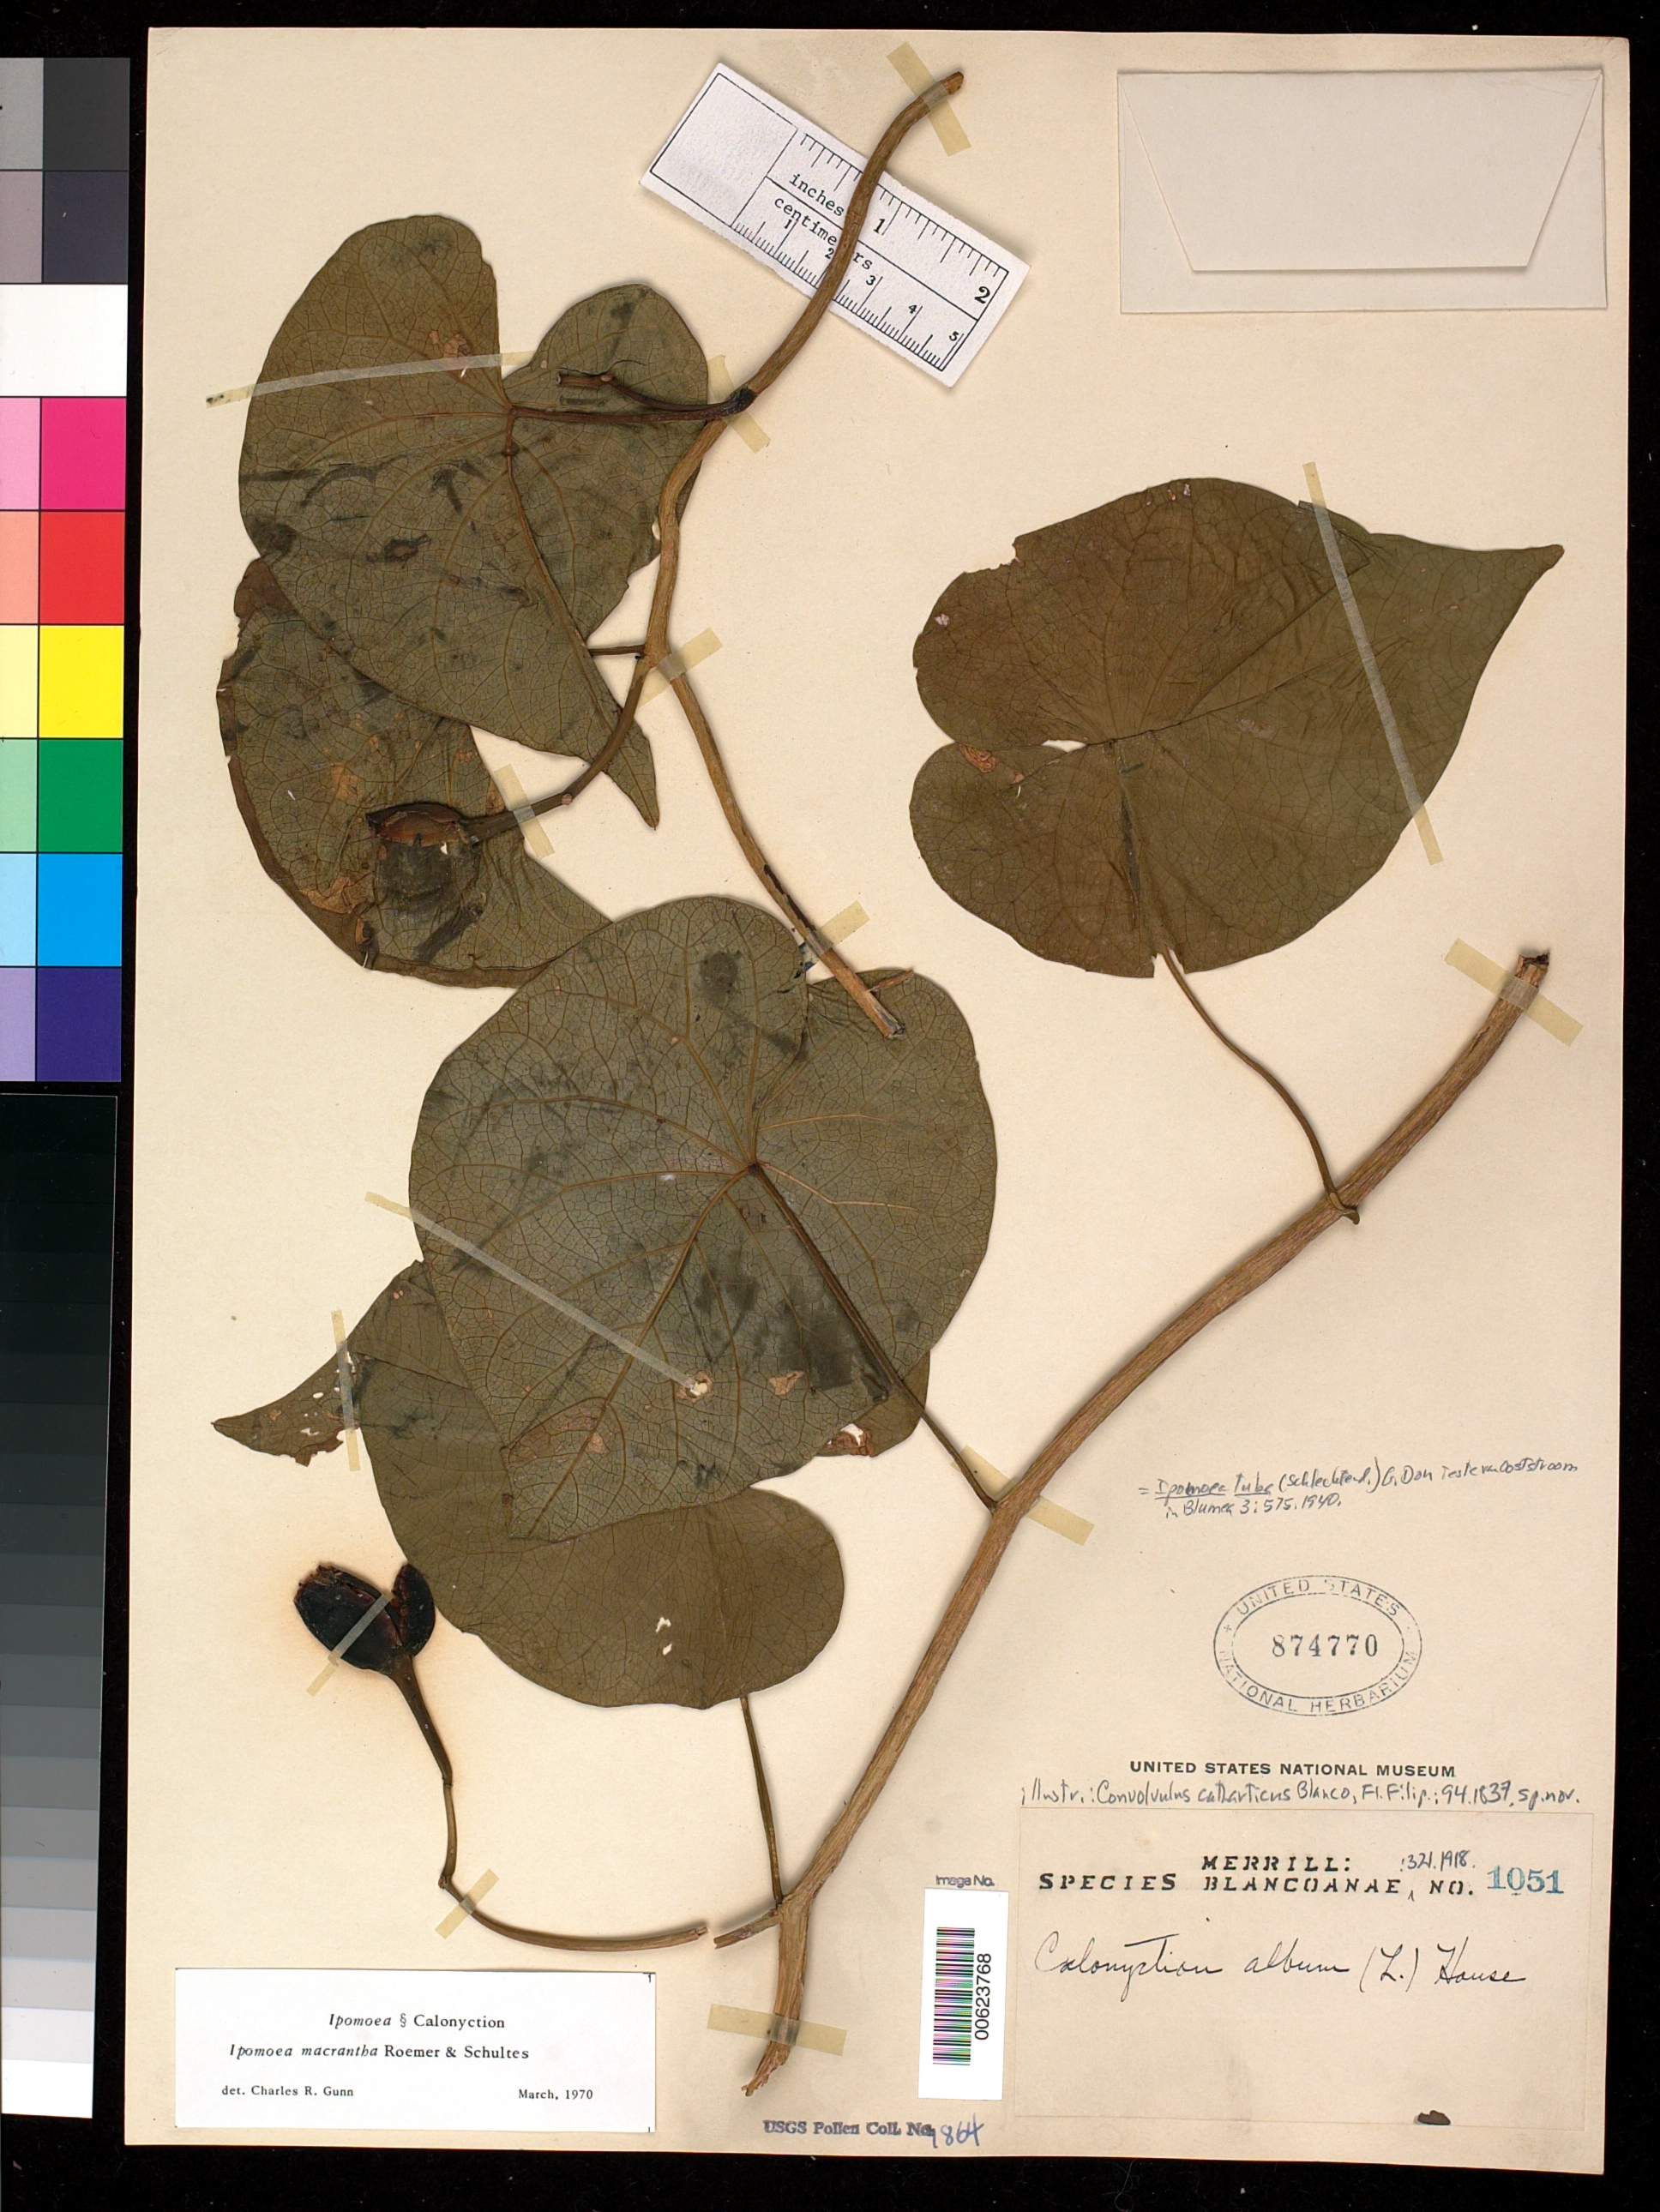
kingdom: Plantae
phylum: Tracheophyta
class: Magnoliopsida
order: Solanales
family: Convolvulaceae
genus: Ipomoea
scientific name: Ipomoea macrantha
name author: Roem. & Schult.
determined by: Gunn, C. R.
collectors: E. D. Merrill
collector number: Sp. Blancoan. 1051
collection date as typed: Jan 1917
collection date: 1917-01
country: Philippines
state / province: Calabarzon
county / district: Batangas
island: Luzon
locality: Taal volcano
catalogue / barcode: US 874770